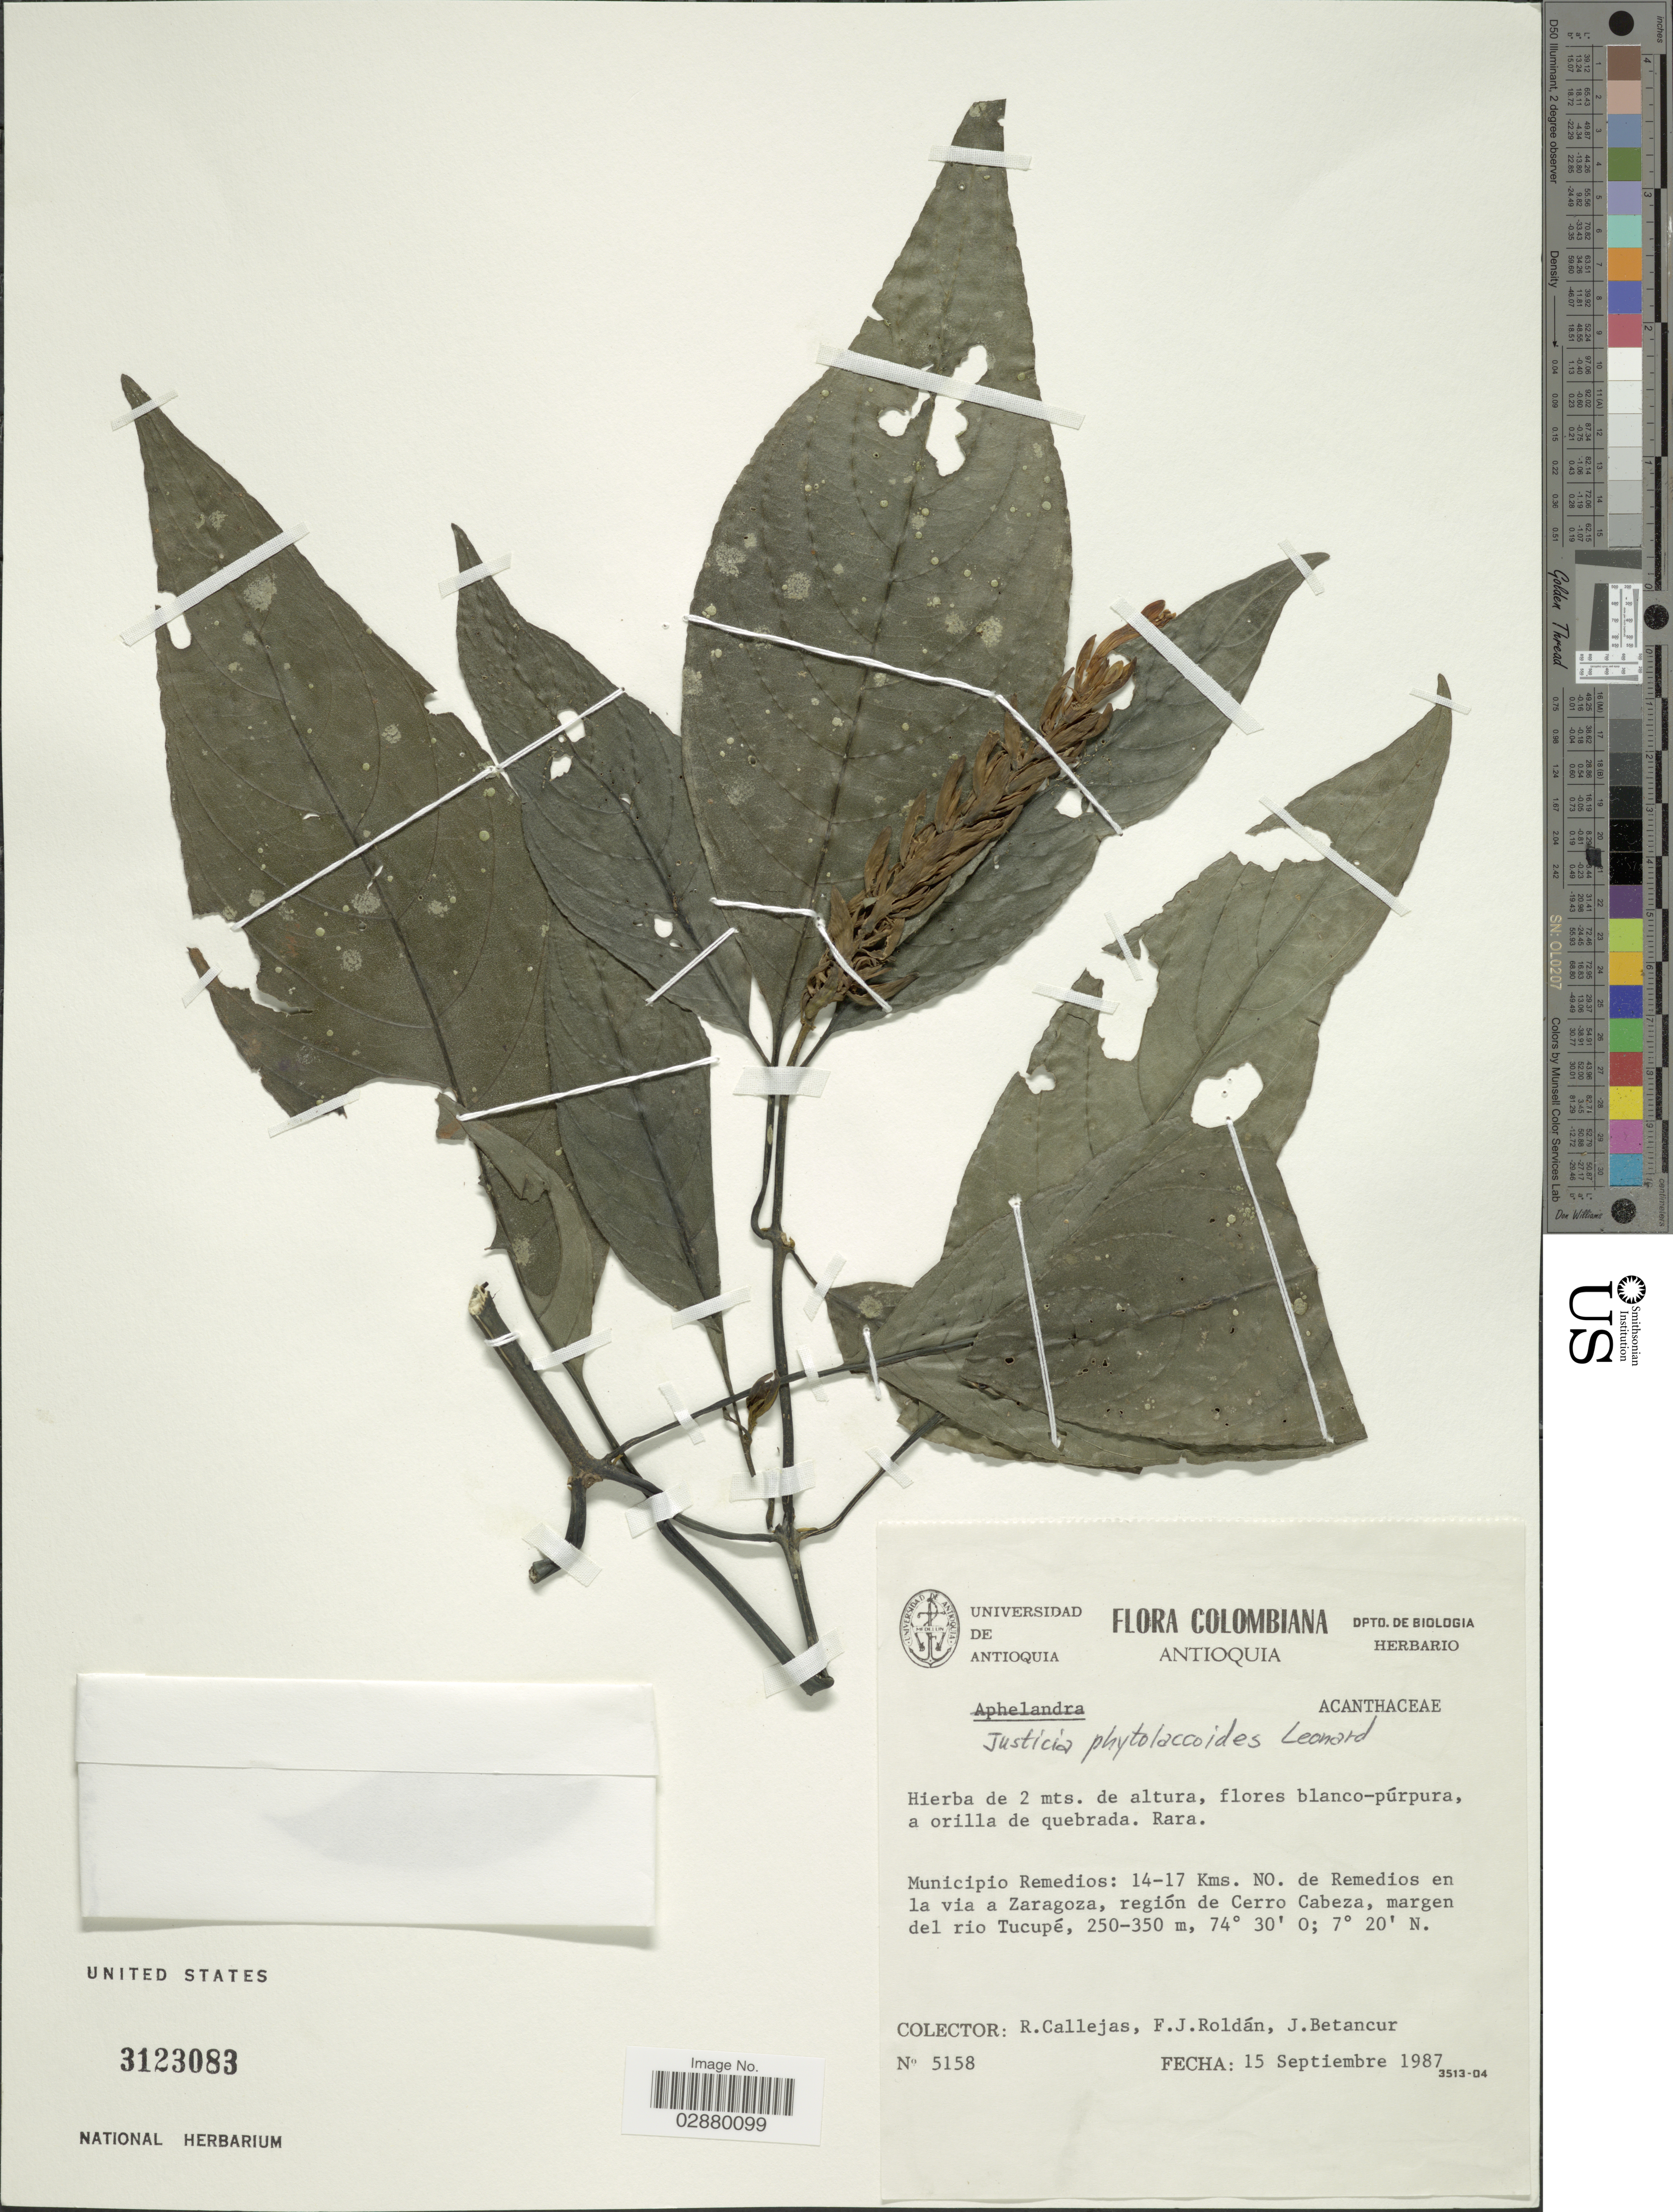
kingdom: Plantae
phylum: Tracheophyta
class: Magnoliopsida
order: Lamiales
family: Acanthaceae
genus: Justicia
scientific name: Justicia phytolaccoides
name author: Leonard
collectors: R. Callejas, F. J. Roldán & J. Betancur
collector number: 5158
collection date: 1987-09-15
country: Colombia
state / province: Antioquia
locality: Municipio Remedios: 14-17 Kms. NO. de Remedios en la via a Zaragoza, región de Cerro Cabeza, margen del rio Tucupé.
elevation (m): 250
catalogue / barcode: US 3123083